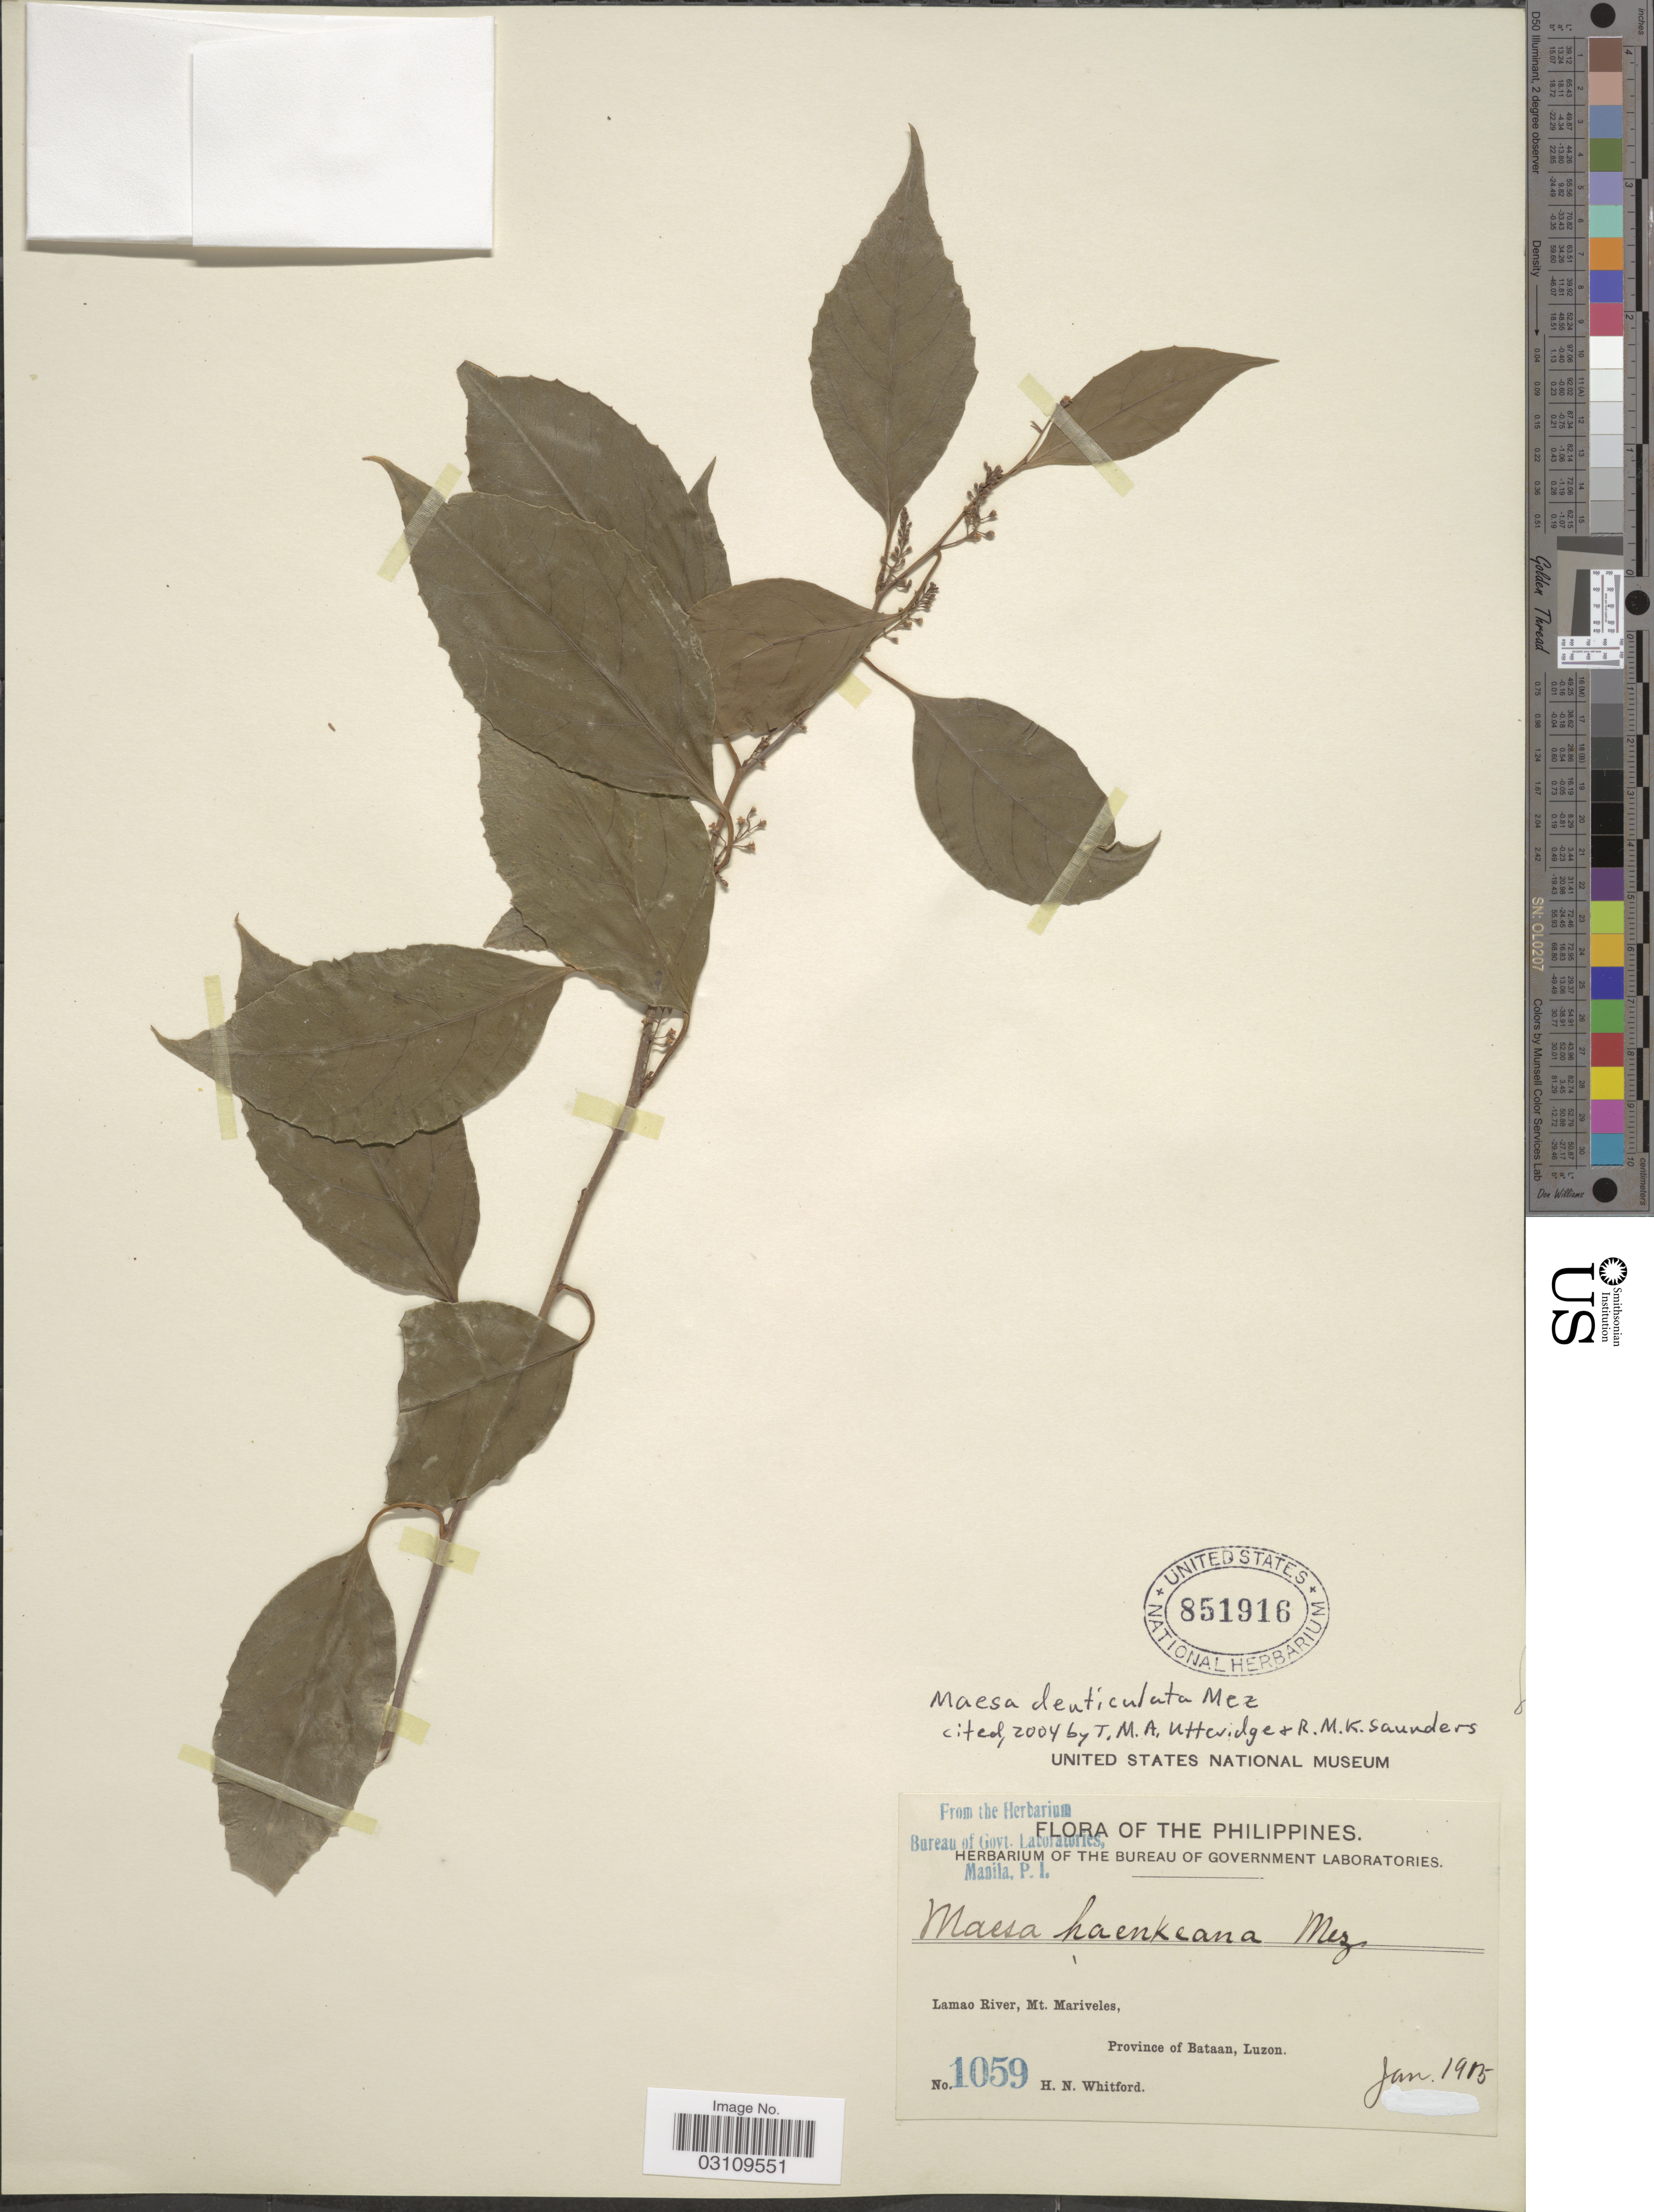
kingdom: Plantae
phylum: Tracheophyta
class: Magnoliopsida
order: Ericales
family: Primulaceae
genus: Maesa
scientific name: Maesa denticulata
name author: Mez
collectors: H. N. Whitford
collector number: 1059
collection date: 1915-01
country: Philippines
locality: Lamao River, Mt. Mariveles, Province of Bataan, Luzon.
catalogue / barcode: US 851916